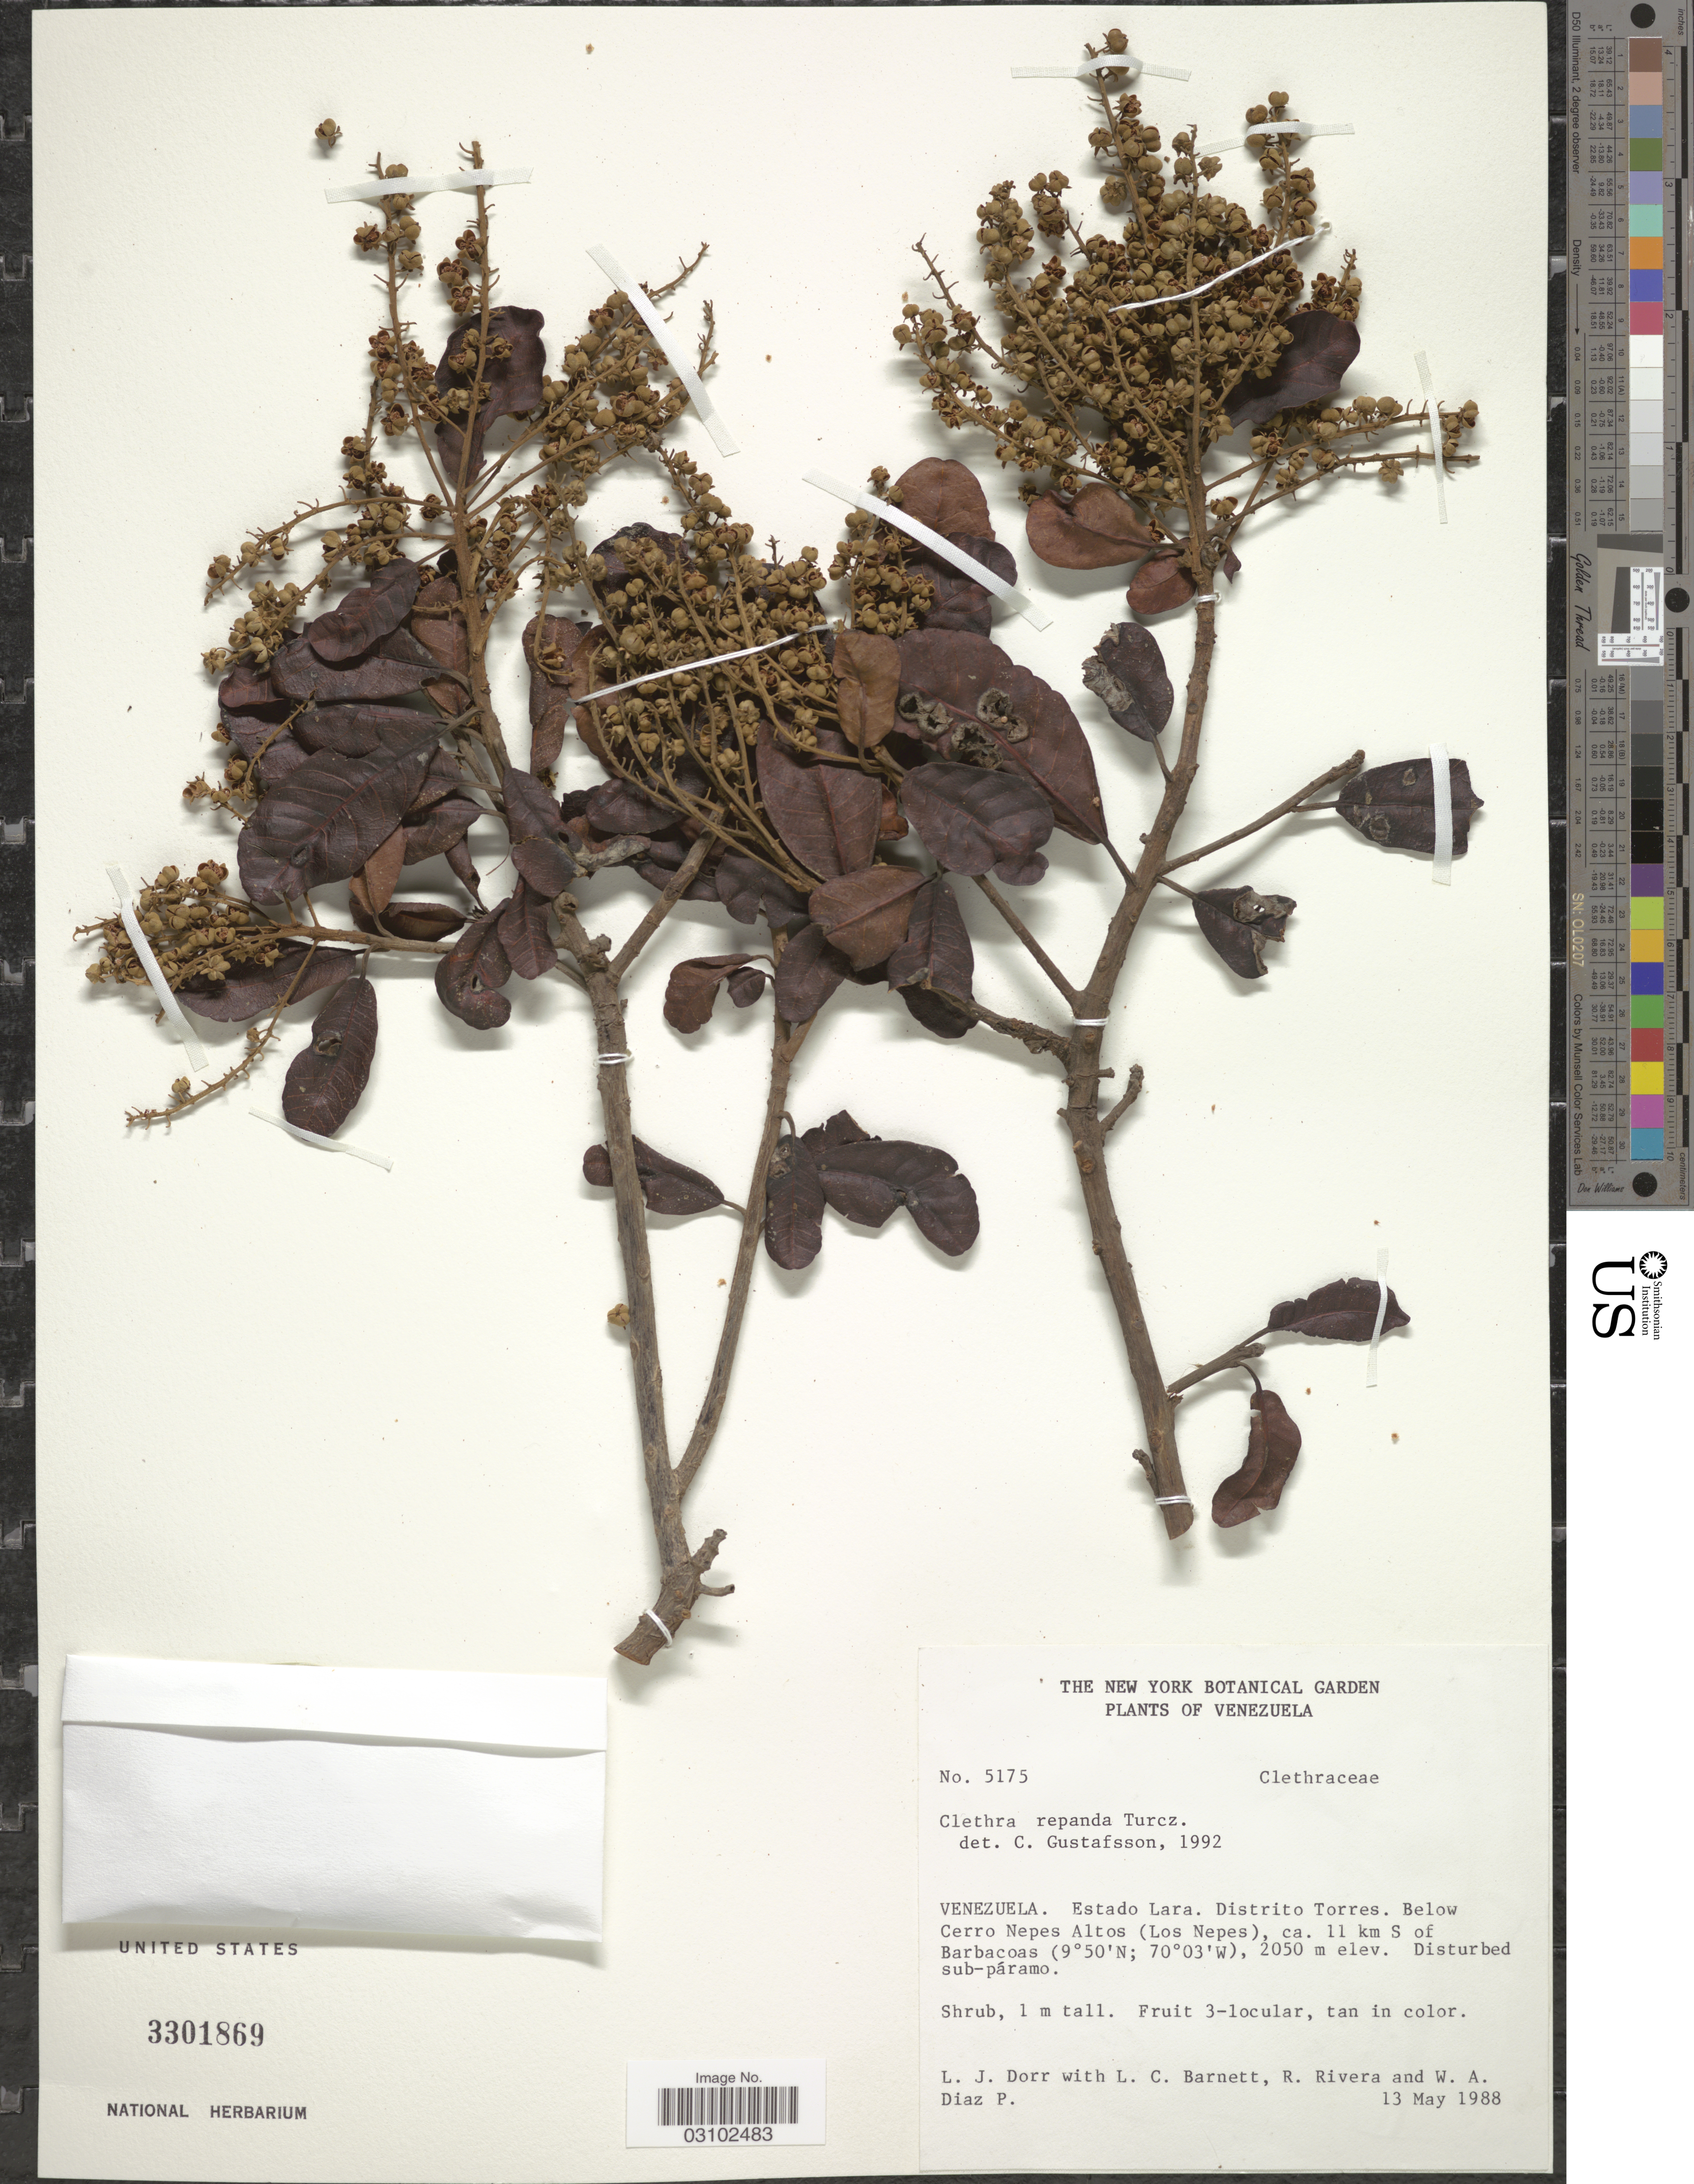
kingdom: Plantae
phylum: Tracheophyta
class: Magnoliopsida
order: Ericales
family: Clethraceae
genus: Clethra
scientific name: Clethra repanda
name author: Turcz.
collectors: L. J. Dorr, L. C. Barnett, R. Rivera & W. Díaz P.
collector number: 5175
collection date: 1988-05-13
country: Venezuela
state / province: Lara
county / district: Torres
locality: Below Cerro Nepes Altos (Los Nepes), ca. 11 km S of Barbacoas.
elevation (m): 2050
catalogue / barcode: US 3301869